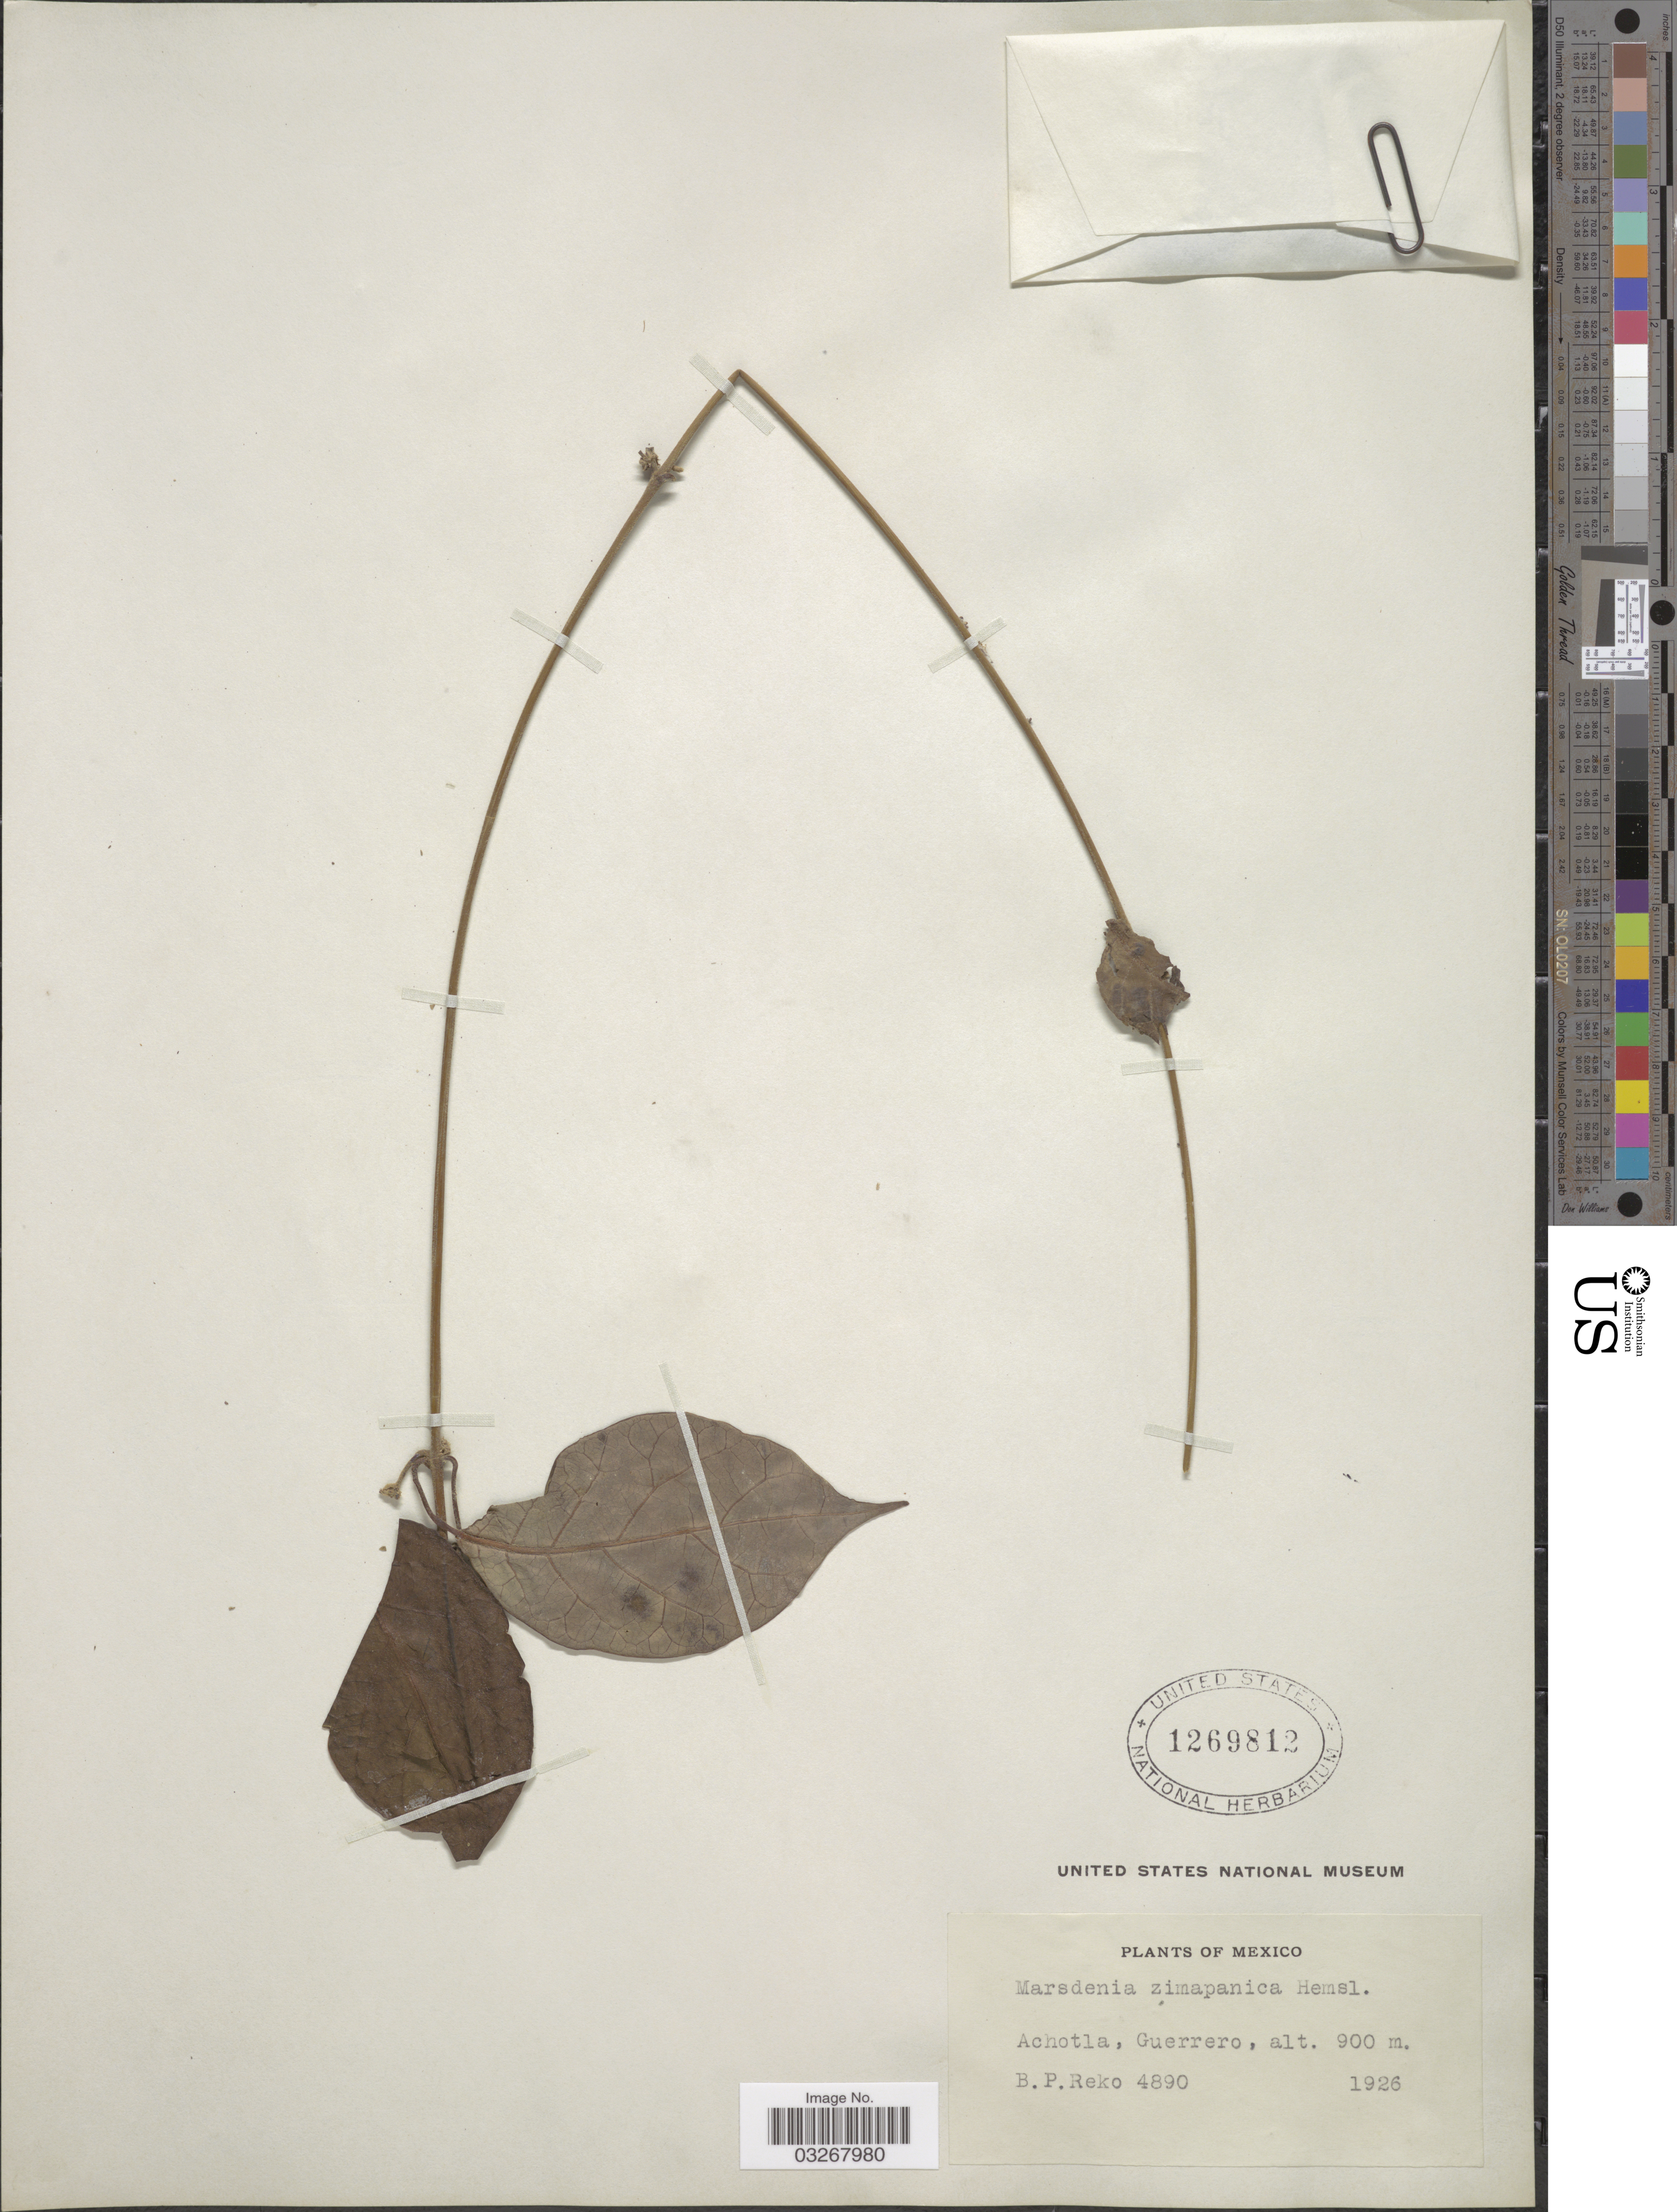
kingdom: Plantae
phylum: Tracheophyta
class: Magnoliopsida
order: Gentianales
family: Apocynaceae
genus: Marsdenia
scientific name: Marsdenia zimapanica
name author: Hemsl.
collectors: B. P. Reko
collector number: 4890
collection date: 1926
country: Mexico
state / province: Guerrero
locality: Achotla, Guerrero.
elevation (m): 900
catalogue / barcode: US 1269812